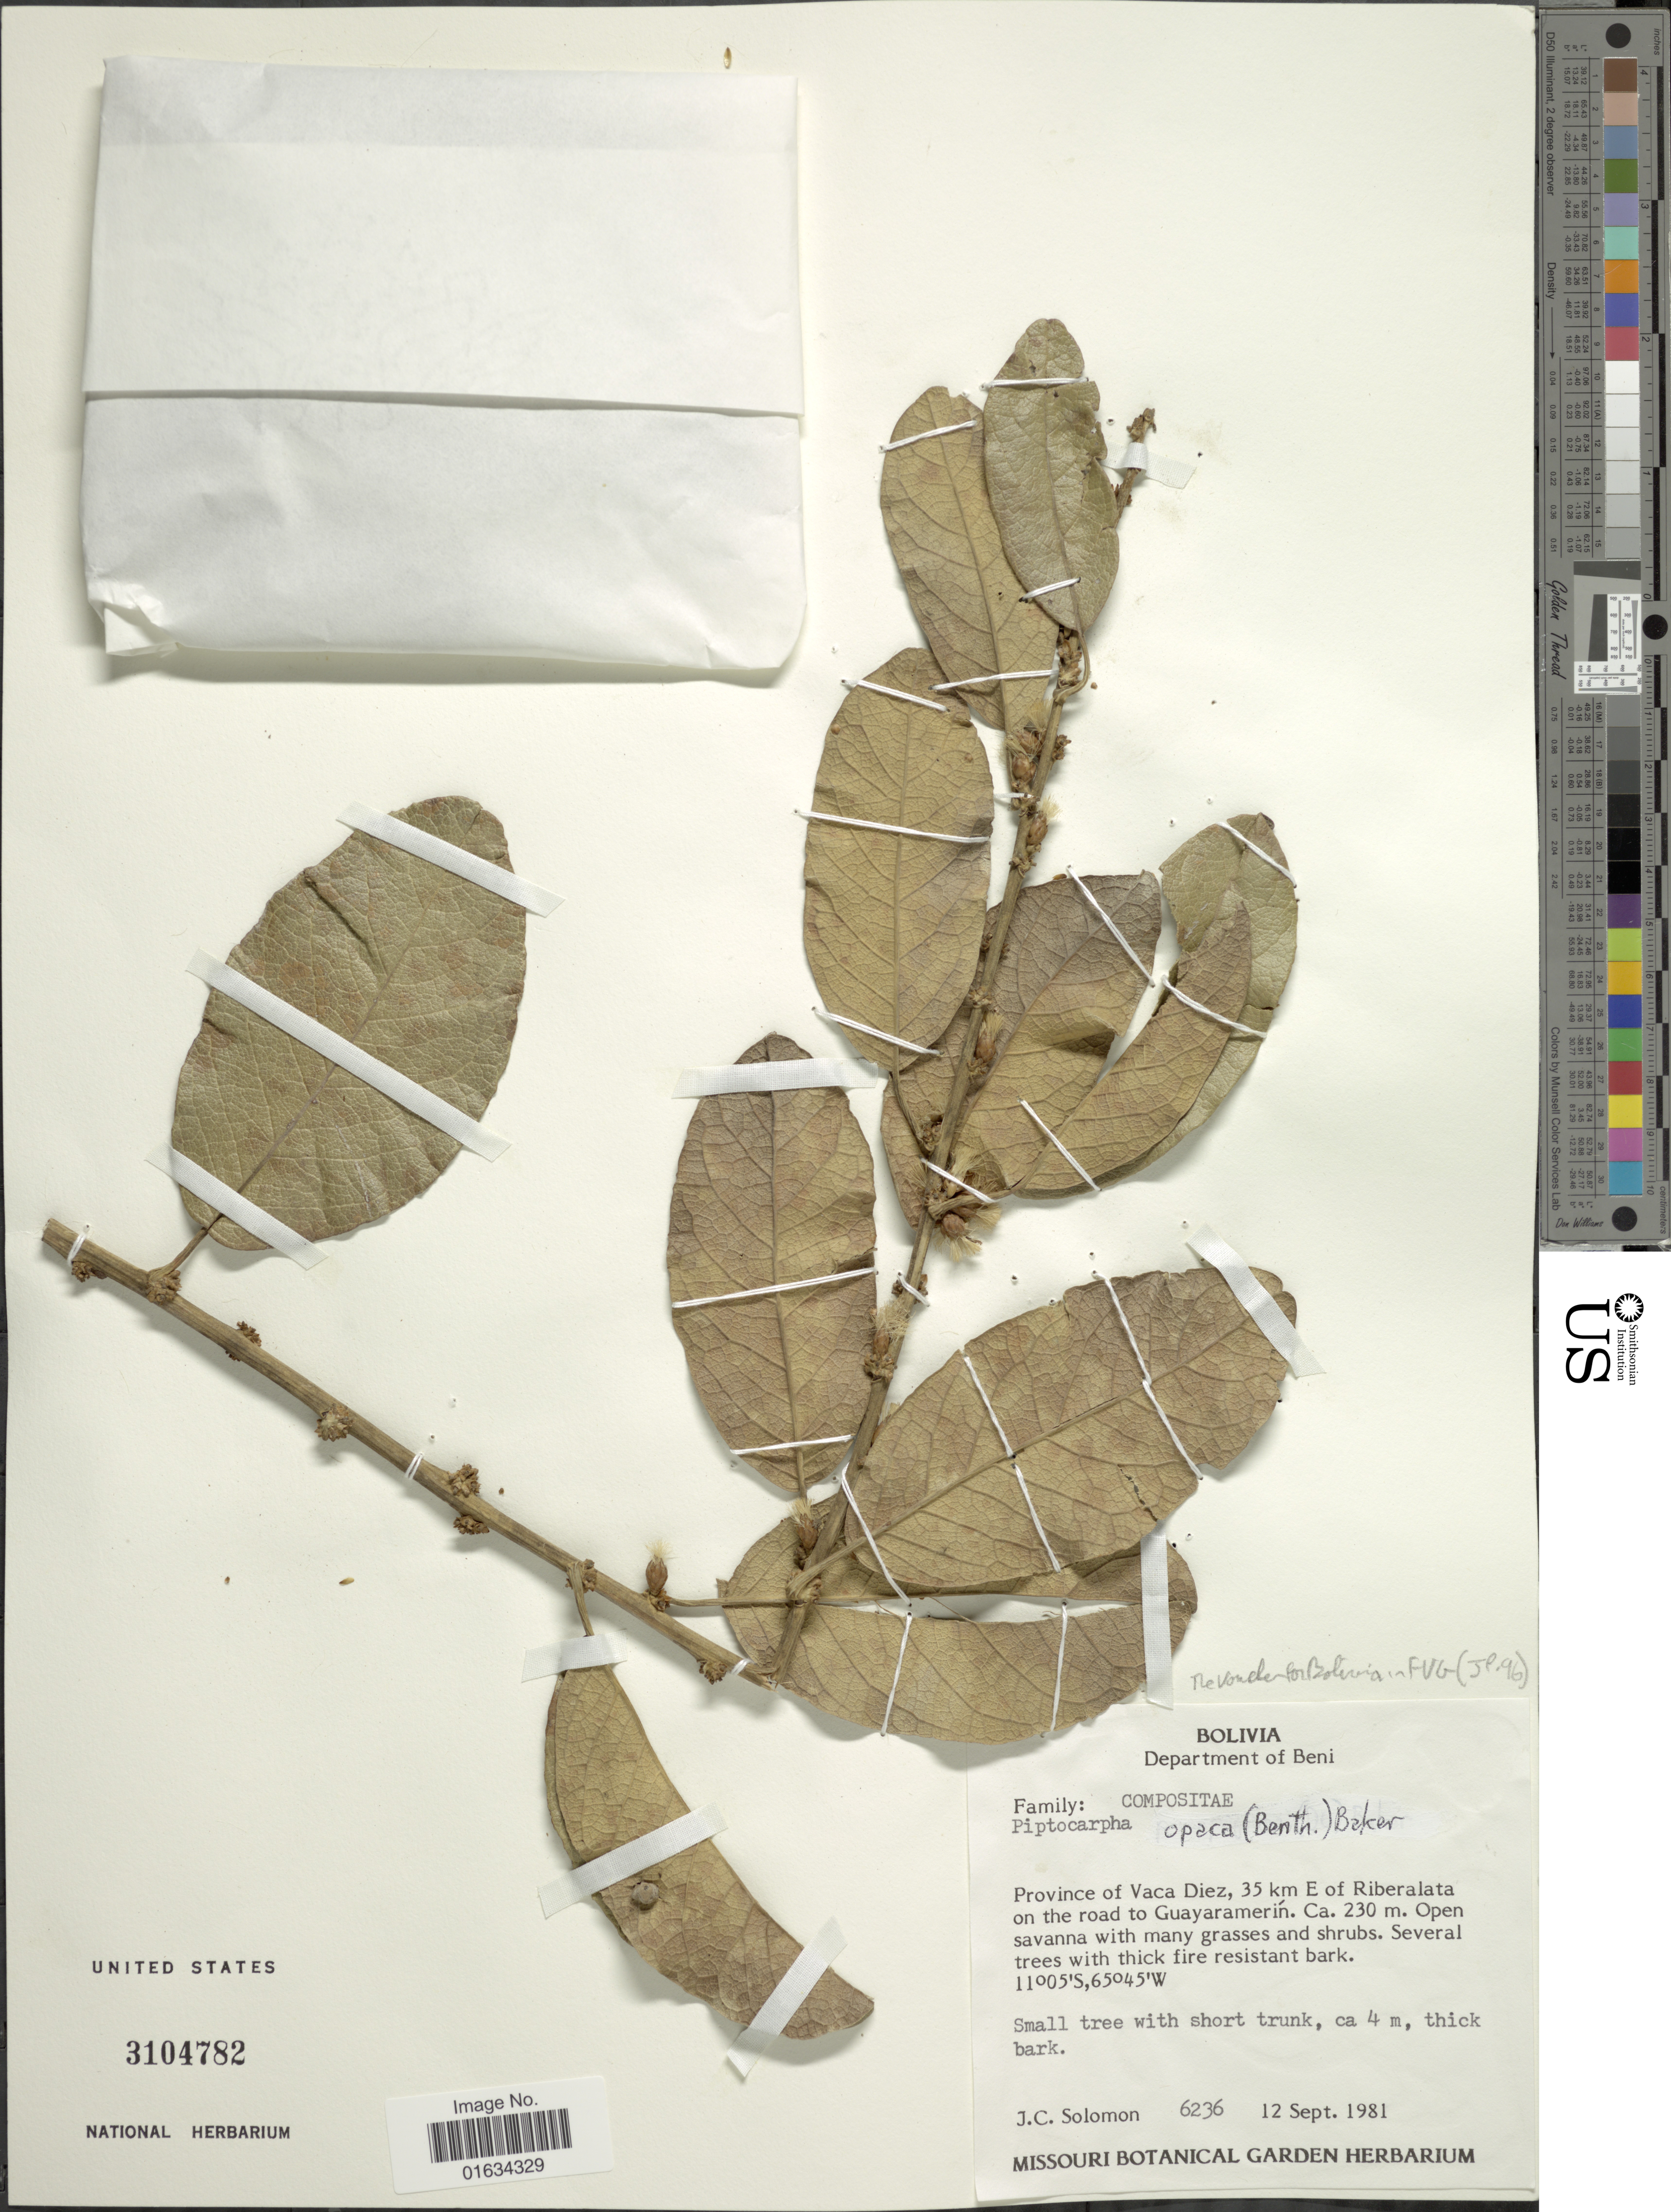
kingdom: Plantae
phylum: Tracheophyta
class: Magnoliopsida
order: Asterales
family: Asteraceae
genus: Piptocarpha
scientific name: Piptocarpha opaca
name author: (Benth.) Baker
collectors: J. C. Solomon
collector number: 6236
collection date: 1981-09-12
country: Bolivia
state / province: Beni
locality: Province of Vaca Diez, 35km E of Riberalata on the road to Guayaramerín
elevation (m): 230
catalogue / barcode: US 3104782